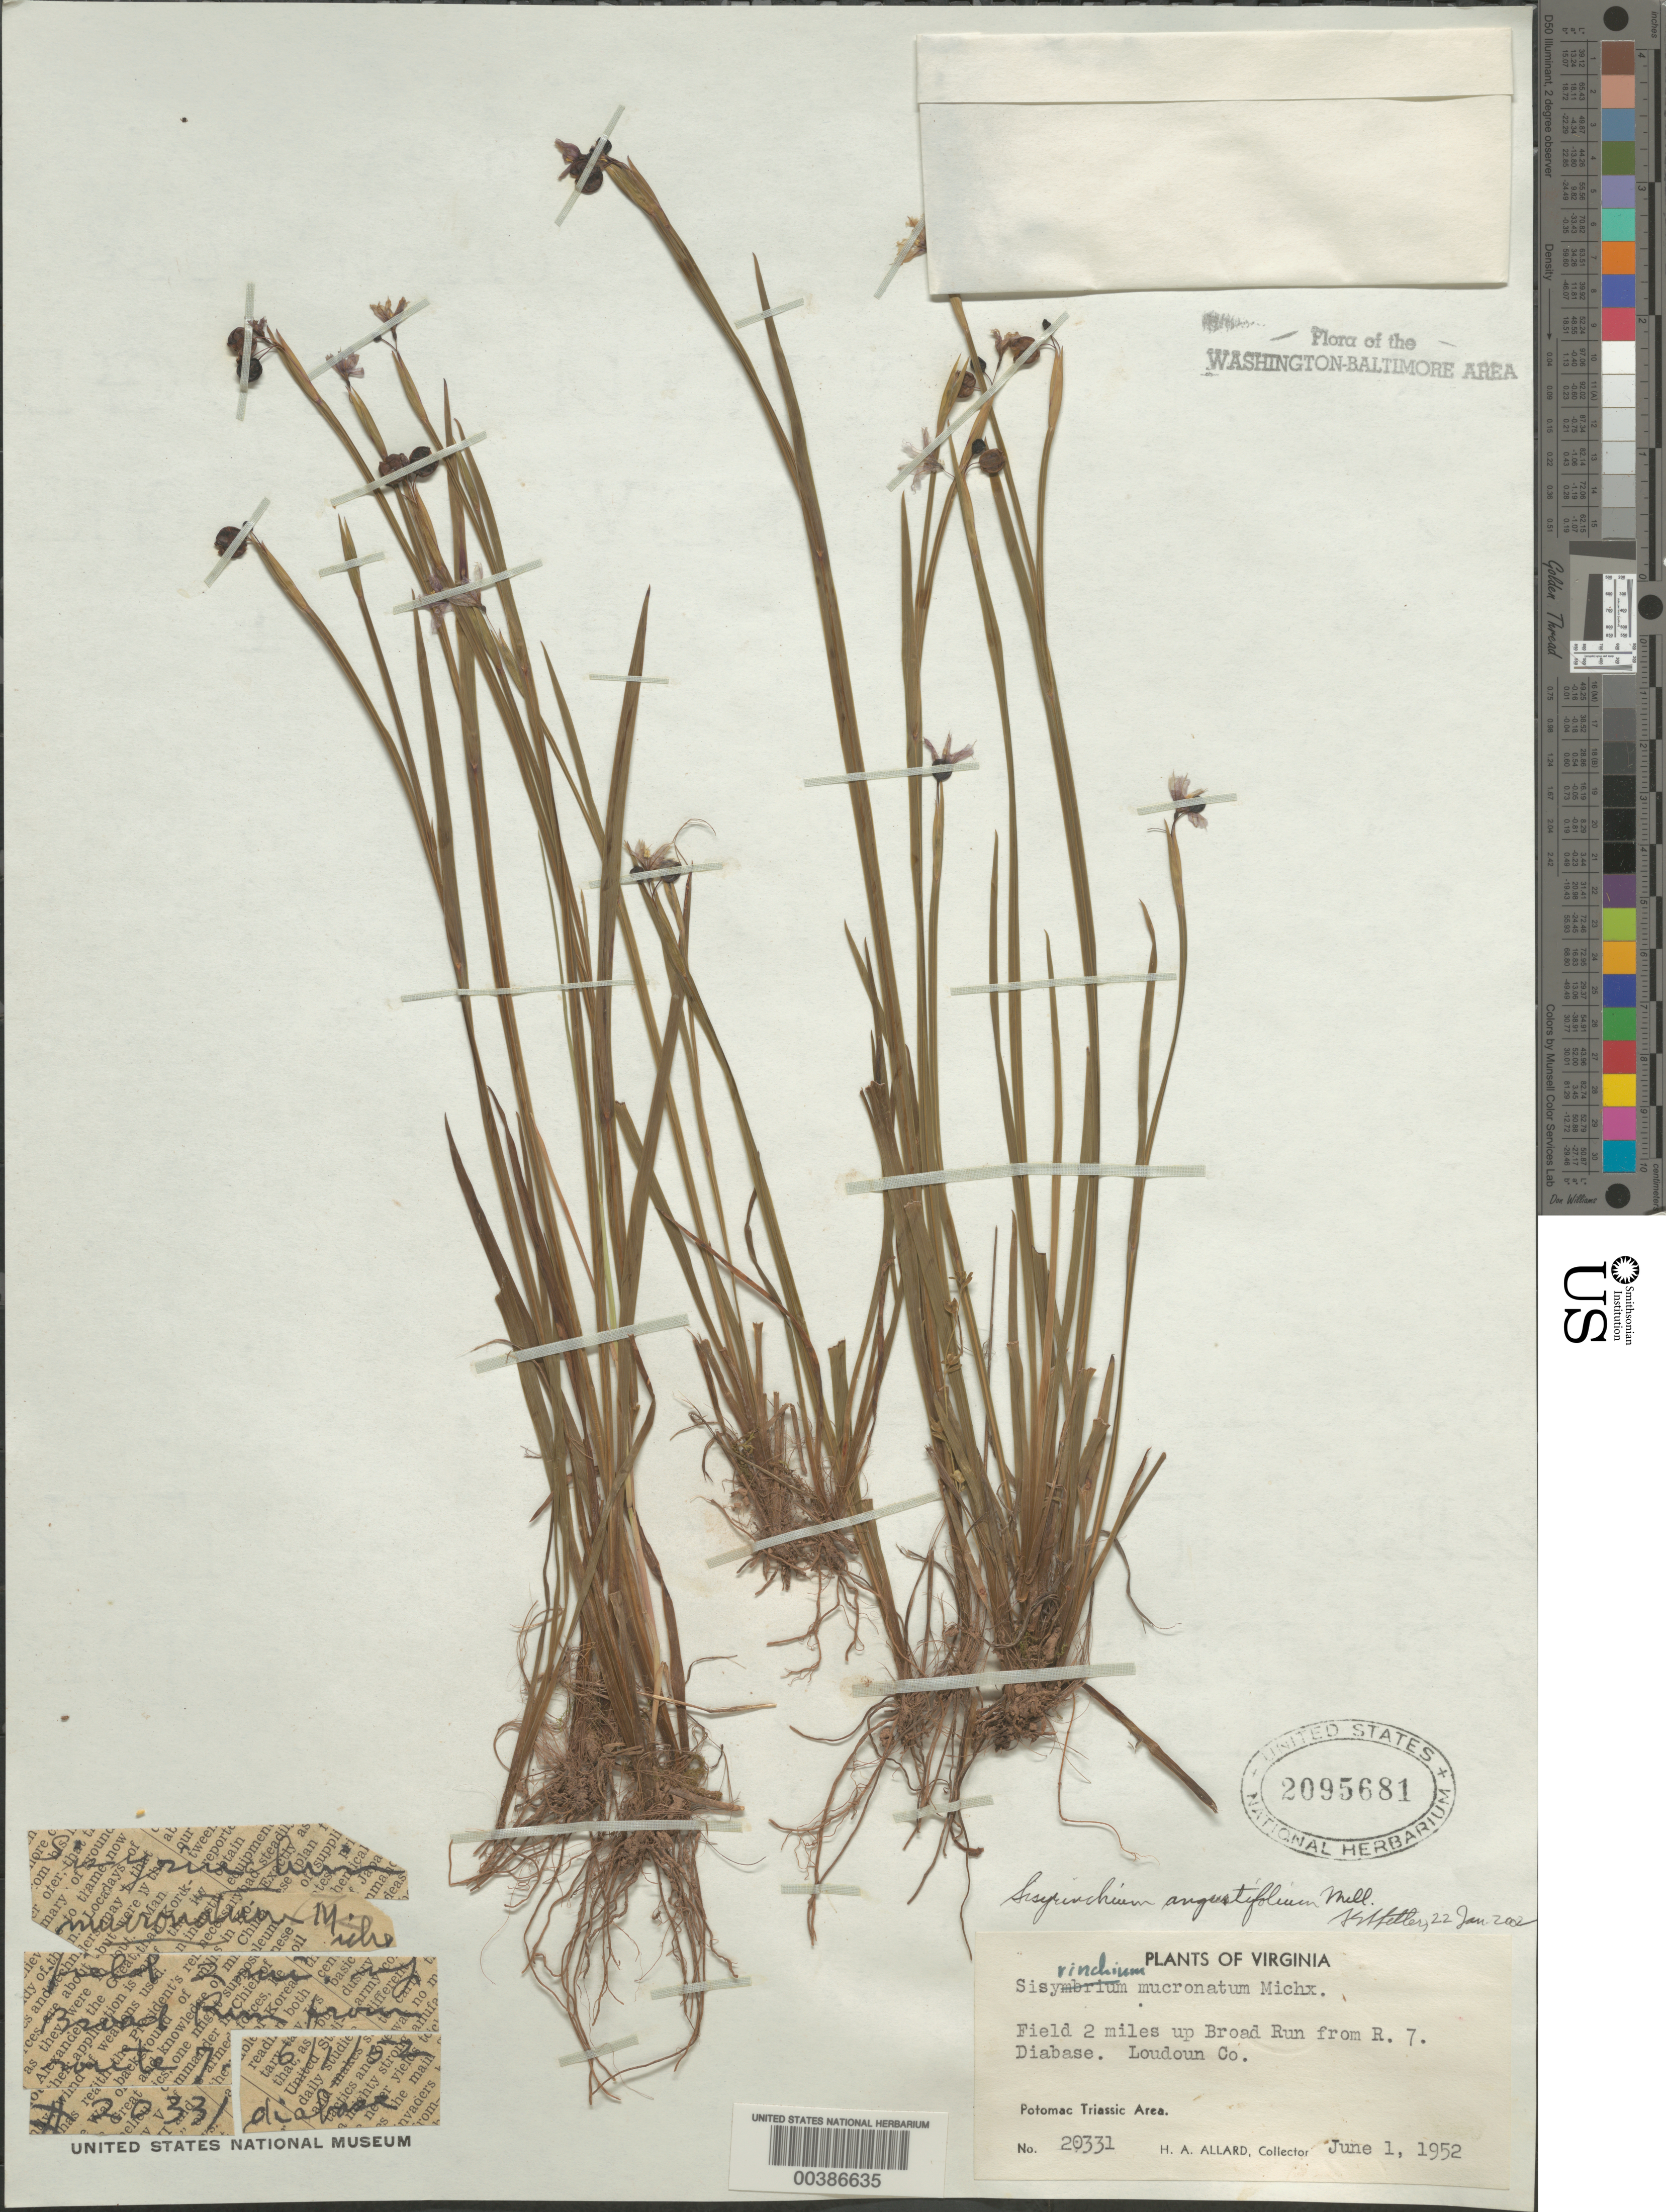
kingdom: Plantae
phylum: Tracheophyta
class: Liliopsida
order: Asparagales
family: Iridaceae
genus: Sisyrinchium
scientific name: Sisyrinchium angustifolium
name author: Mill.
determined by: Shetler, Stanwyn G., (US), NMNH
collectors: H. A. Allard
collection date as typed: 01 Jun 1952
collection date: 1952-06-01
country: United States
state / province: Virginia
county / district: Loudoun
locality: Broad Run near Route 7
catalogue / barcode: US 2095681